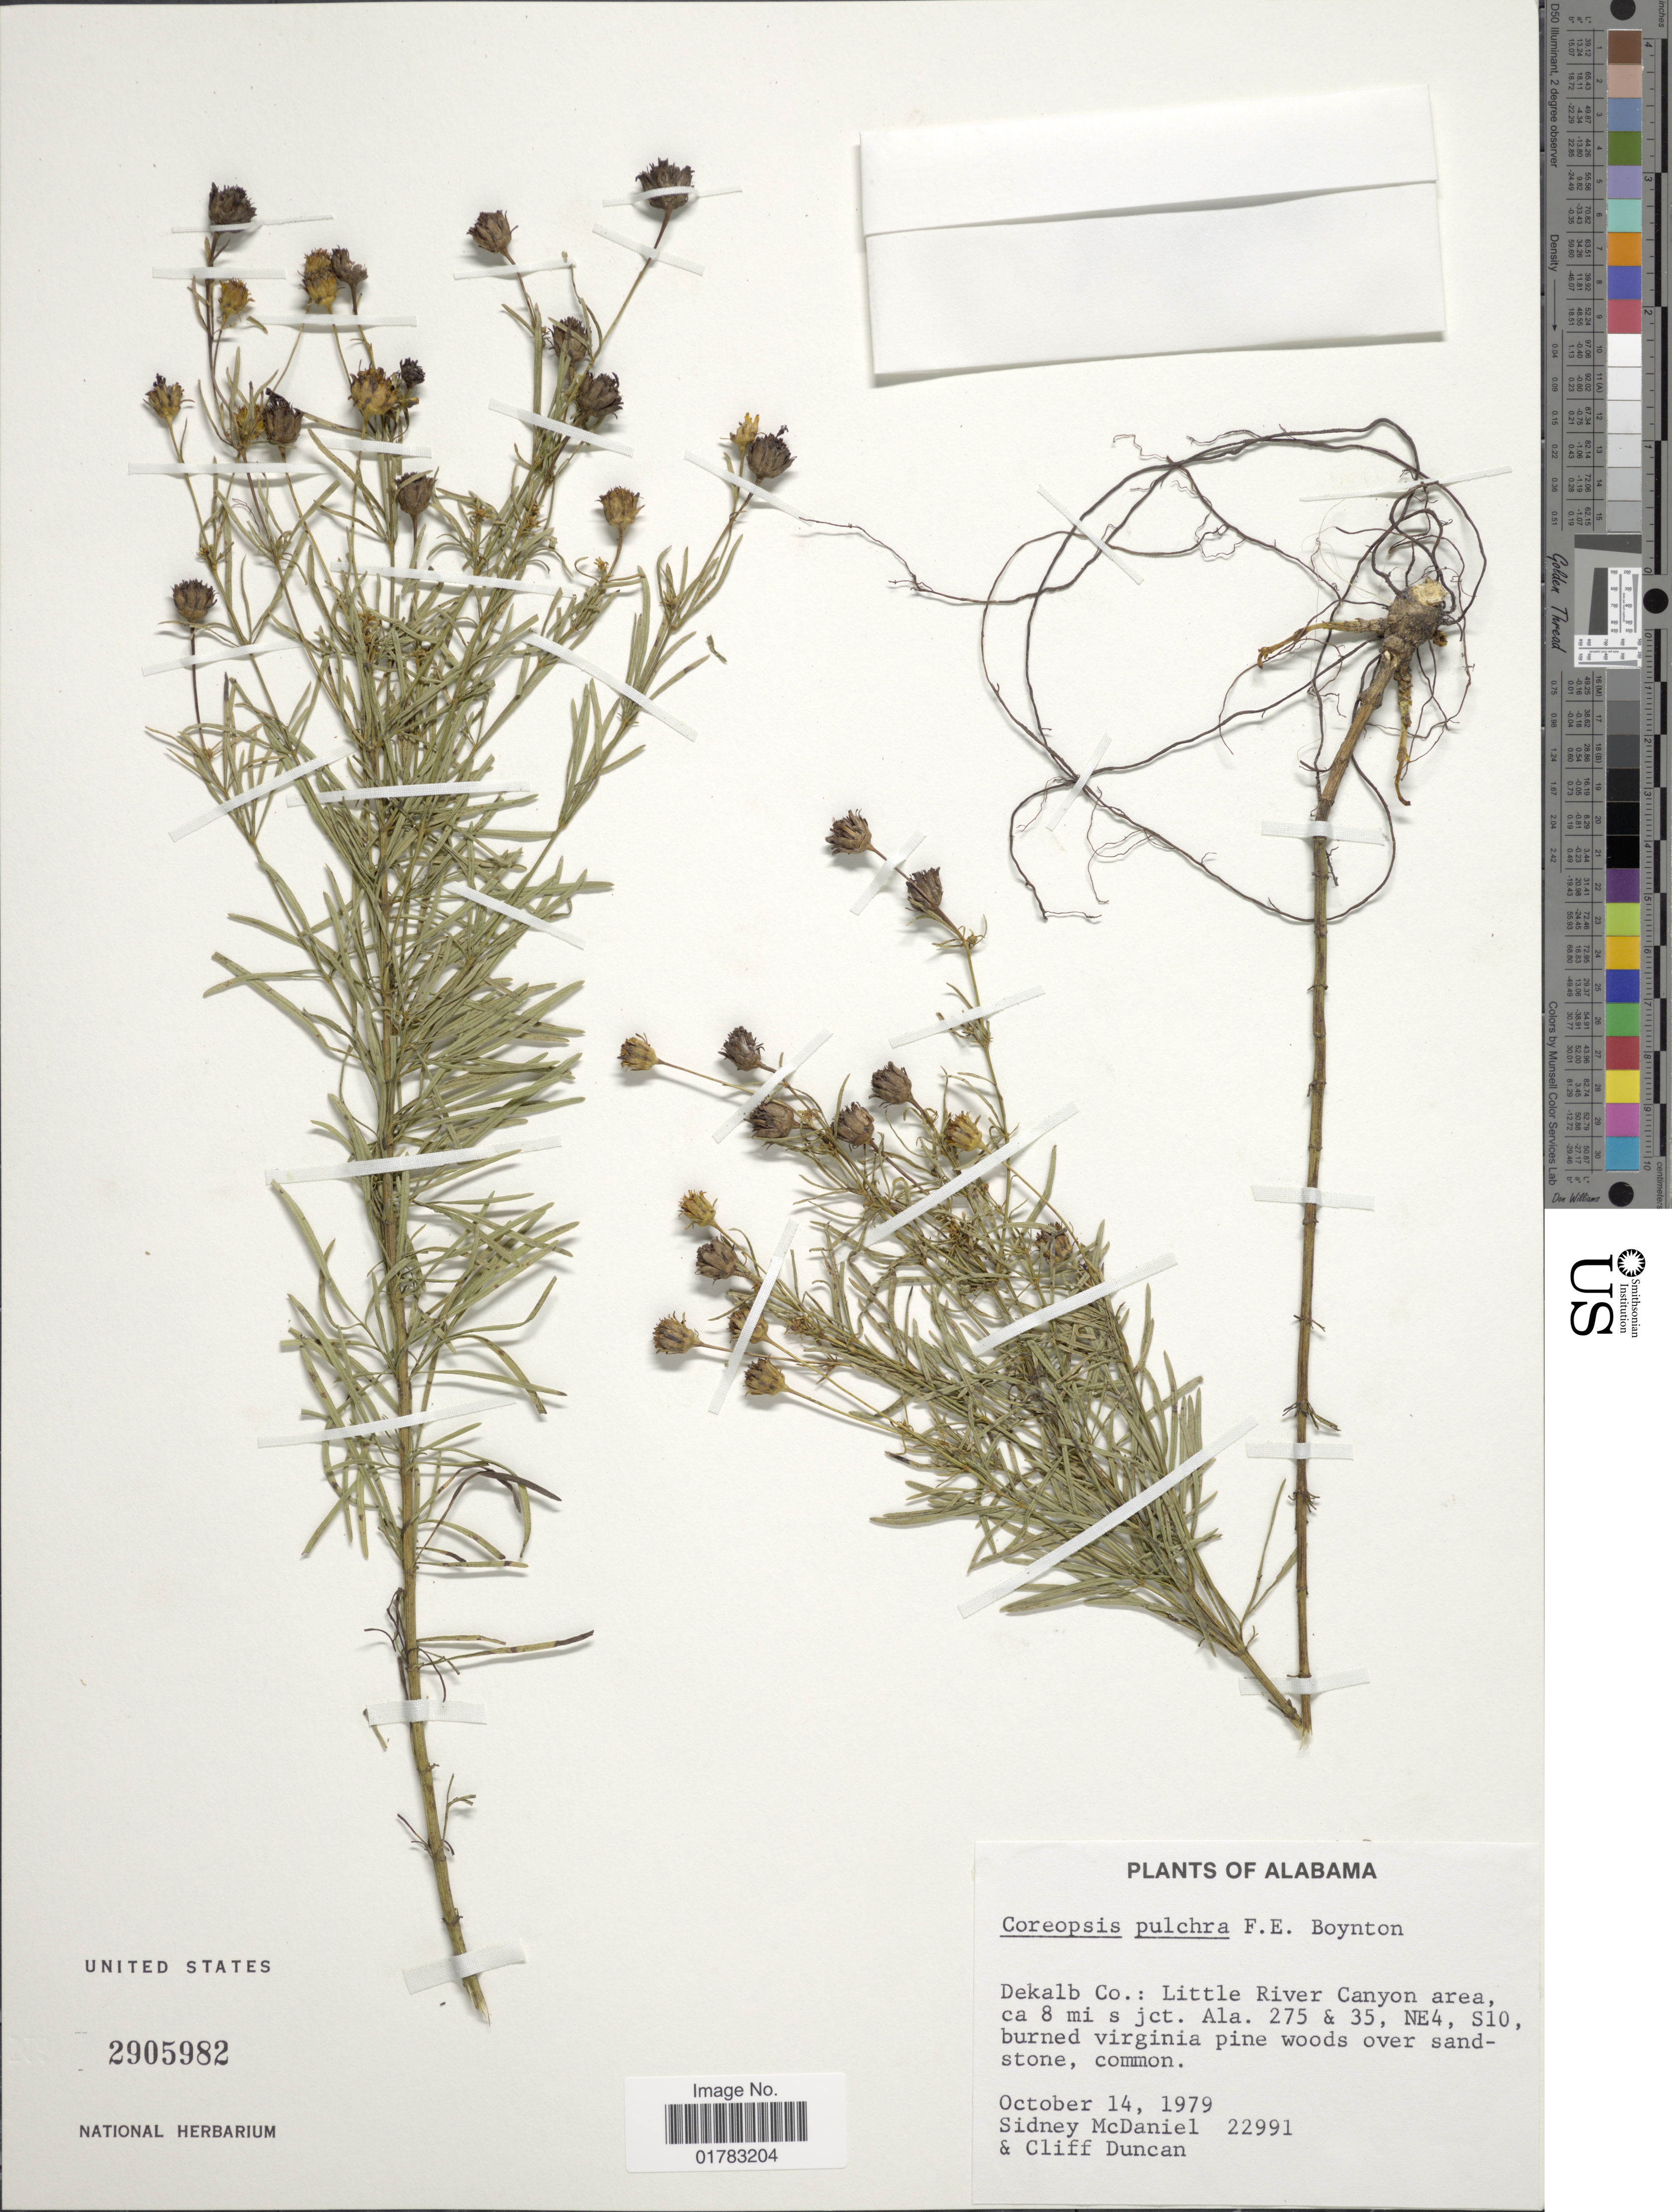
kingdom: Plantae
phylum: Tracheophyta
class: Magnoliopsida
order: Asterales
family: Asteraceae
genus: Coreopsis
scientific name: Coreopsis pulchra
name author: Boynton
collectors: S. McDaniel & C. Duncan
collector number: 22991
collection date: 1979-10-14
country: United States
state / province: Alabama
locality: Dekalb Co.: Little River Canyon area, ca 8 mi s jct. Ala. 275 & 35, NE4, S10, burned virginia pine woods and over sandstone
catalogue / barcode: US 2905982